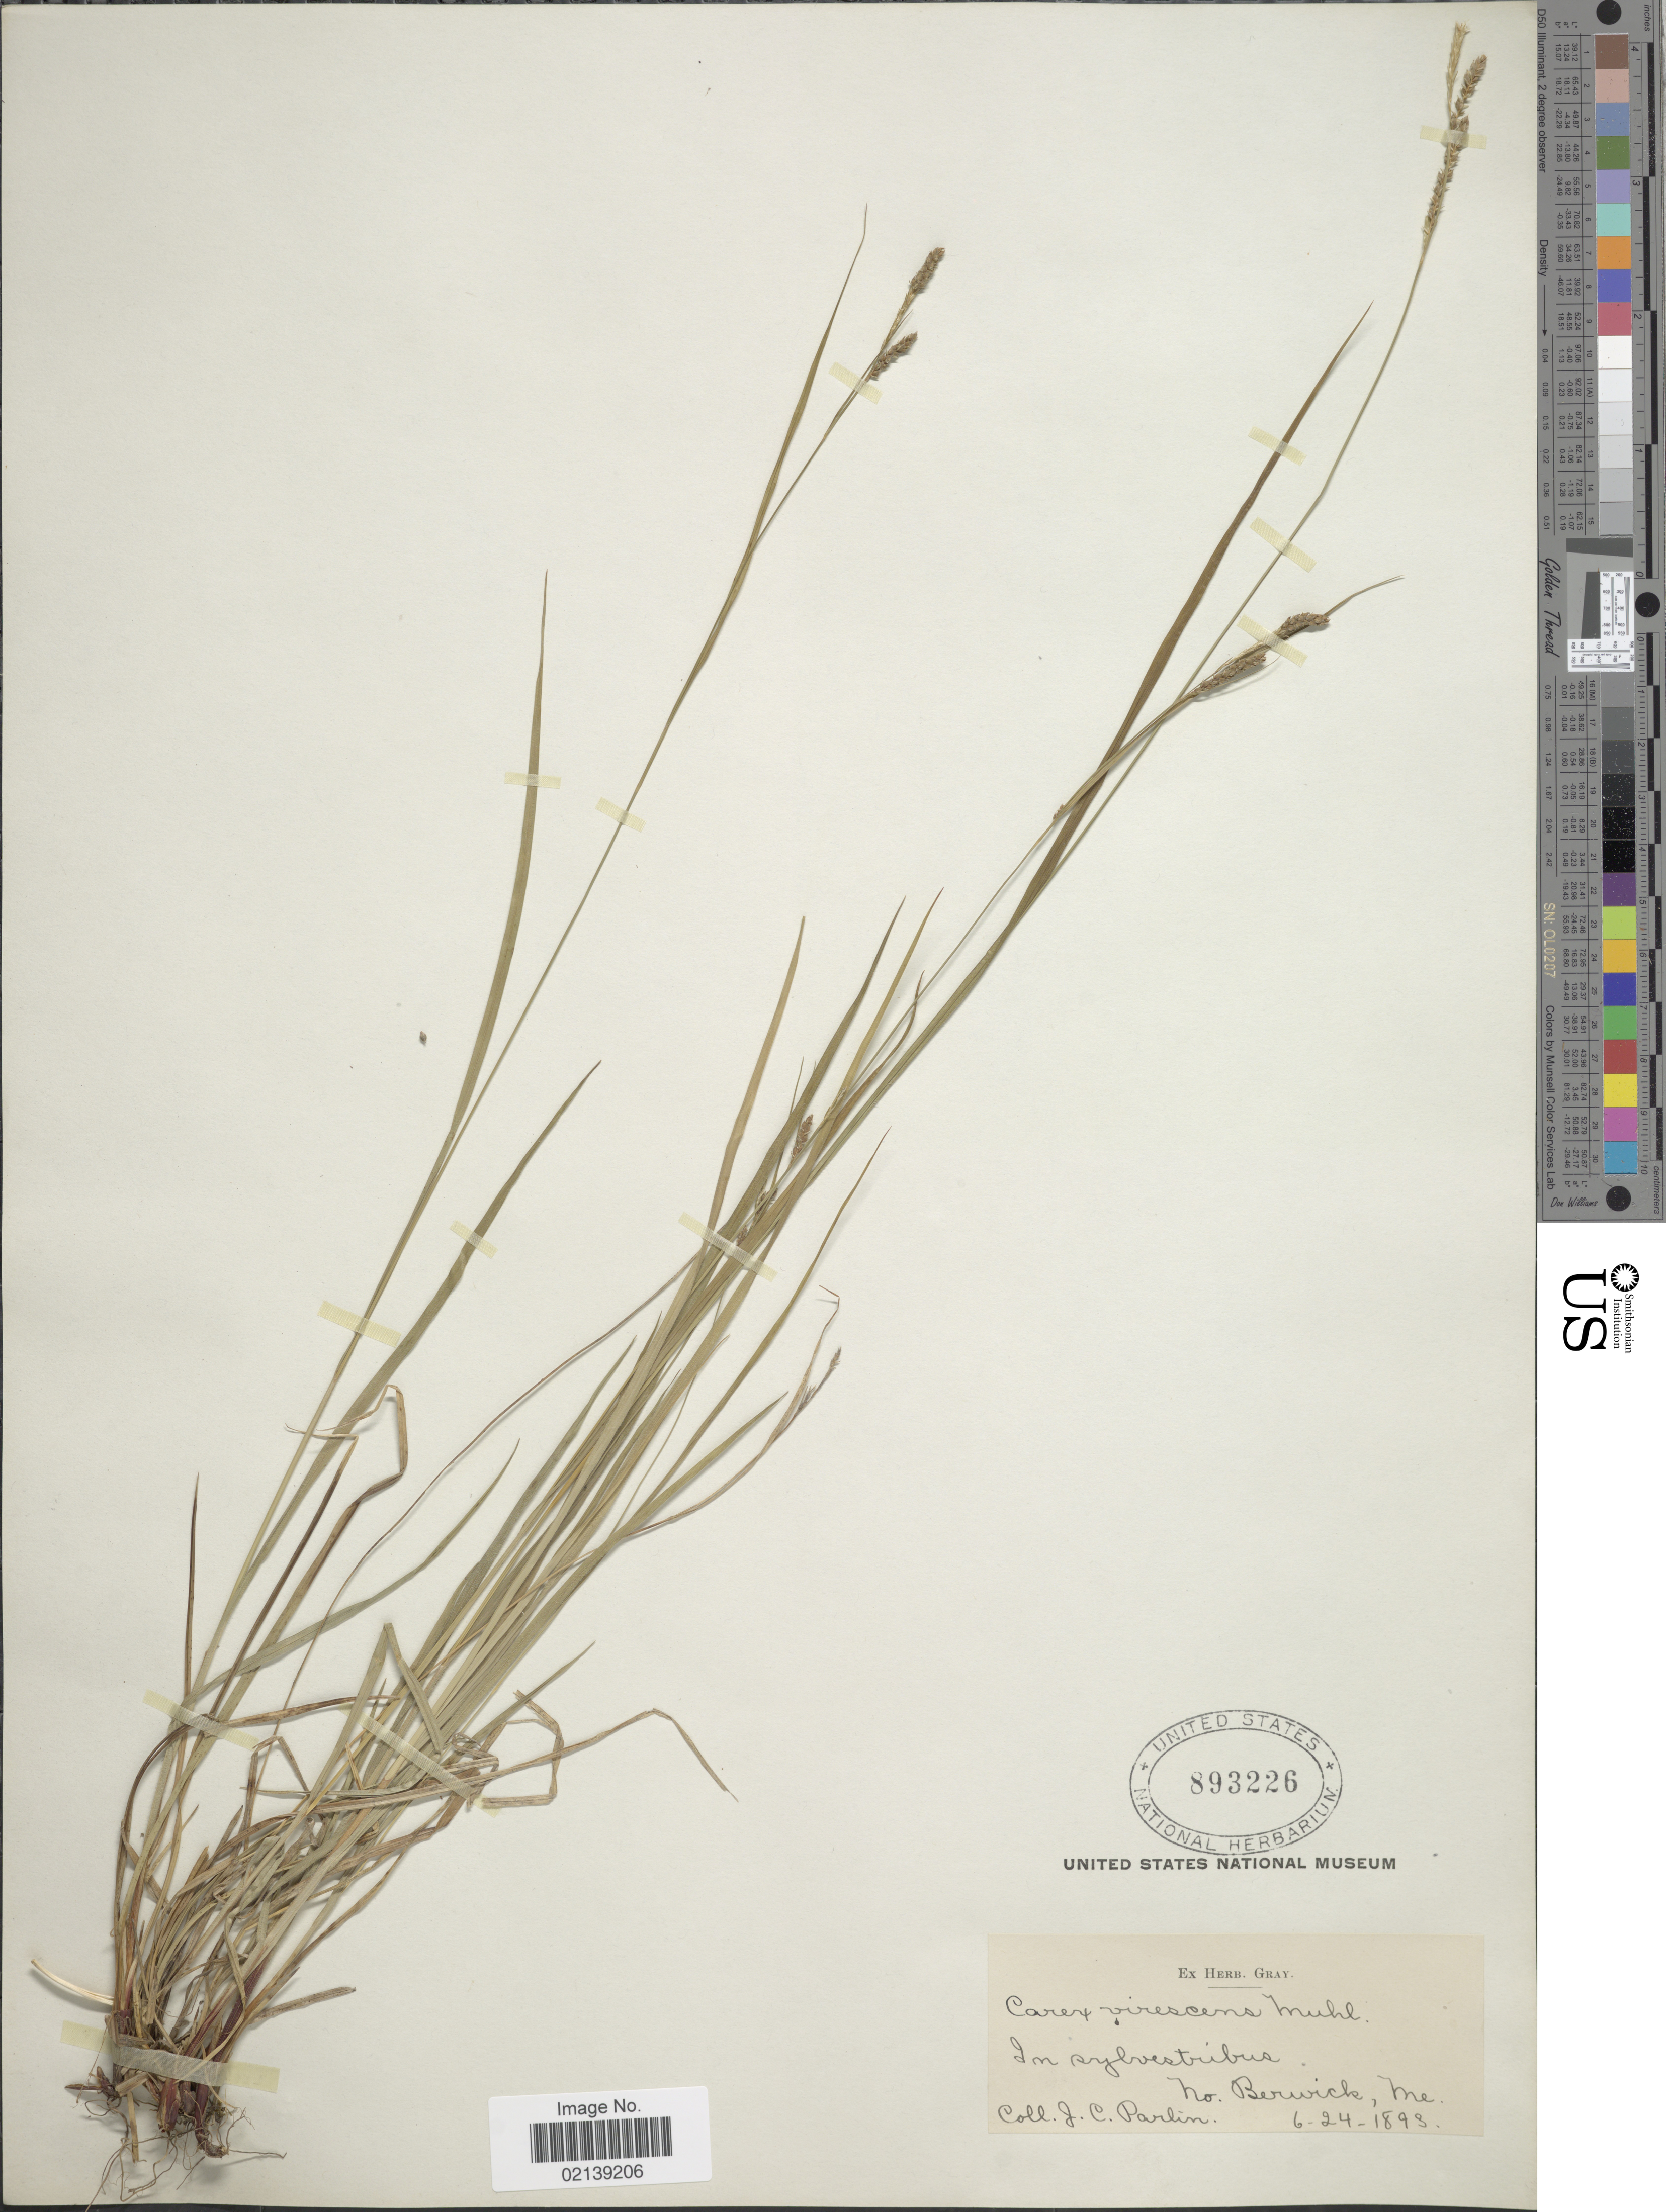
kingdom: Plantae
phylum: Tracheophyta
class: Liliopsida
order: Poales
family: Cyperaceae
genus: Carex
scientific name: Carex virescens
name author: Muhl. ex Willd.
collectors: J. Parlin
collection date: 1893-06-24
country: United States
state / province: Maine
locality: In sylvestribus, No. Berwick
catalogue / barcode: US 893226